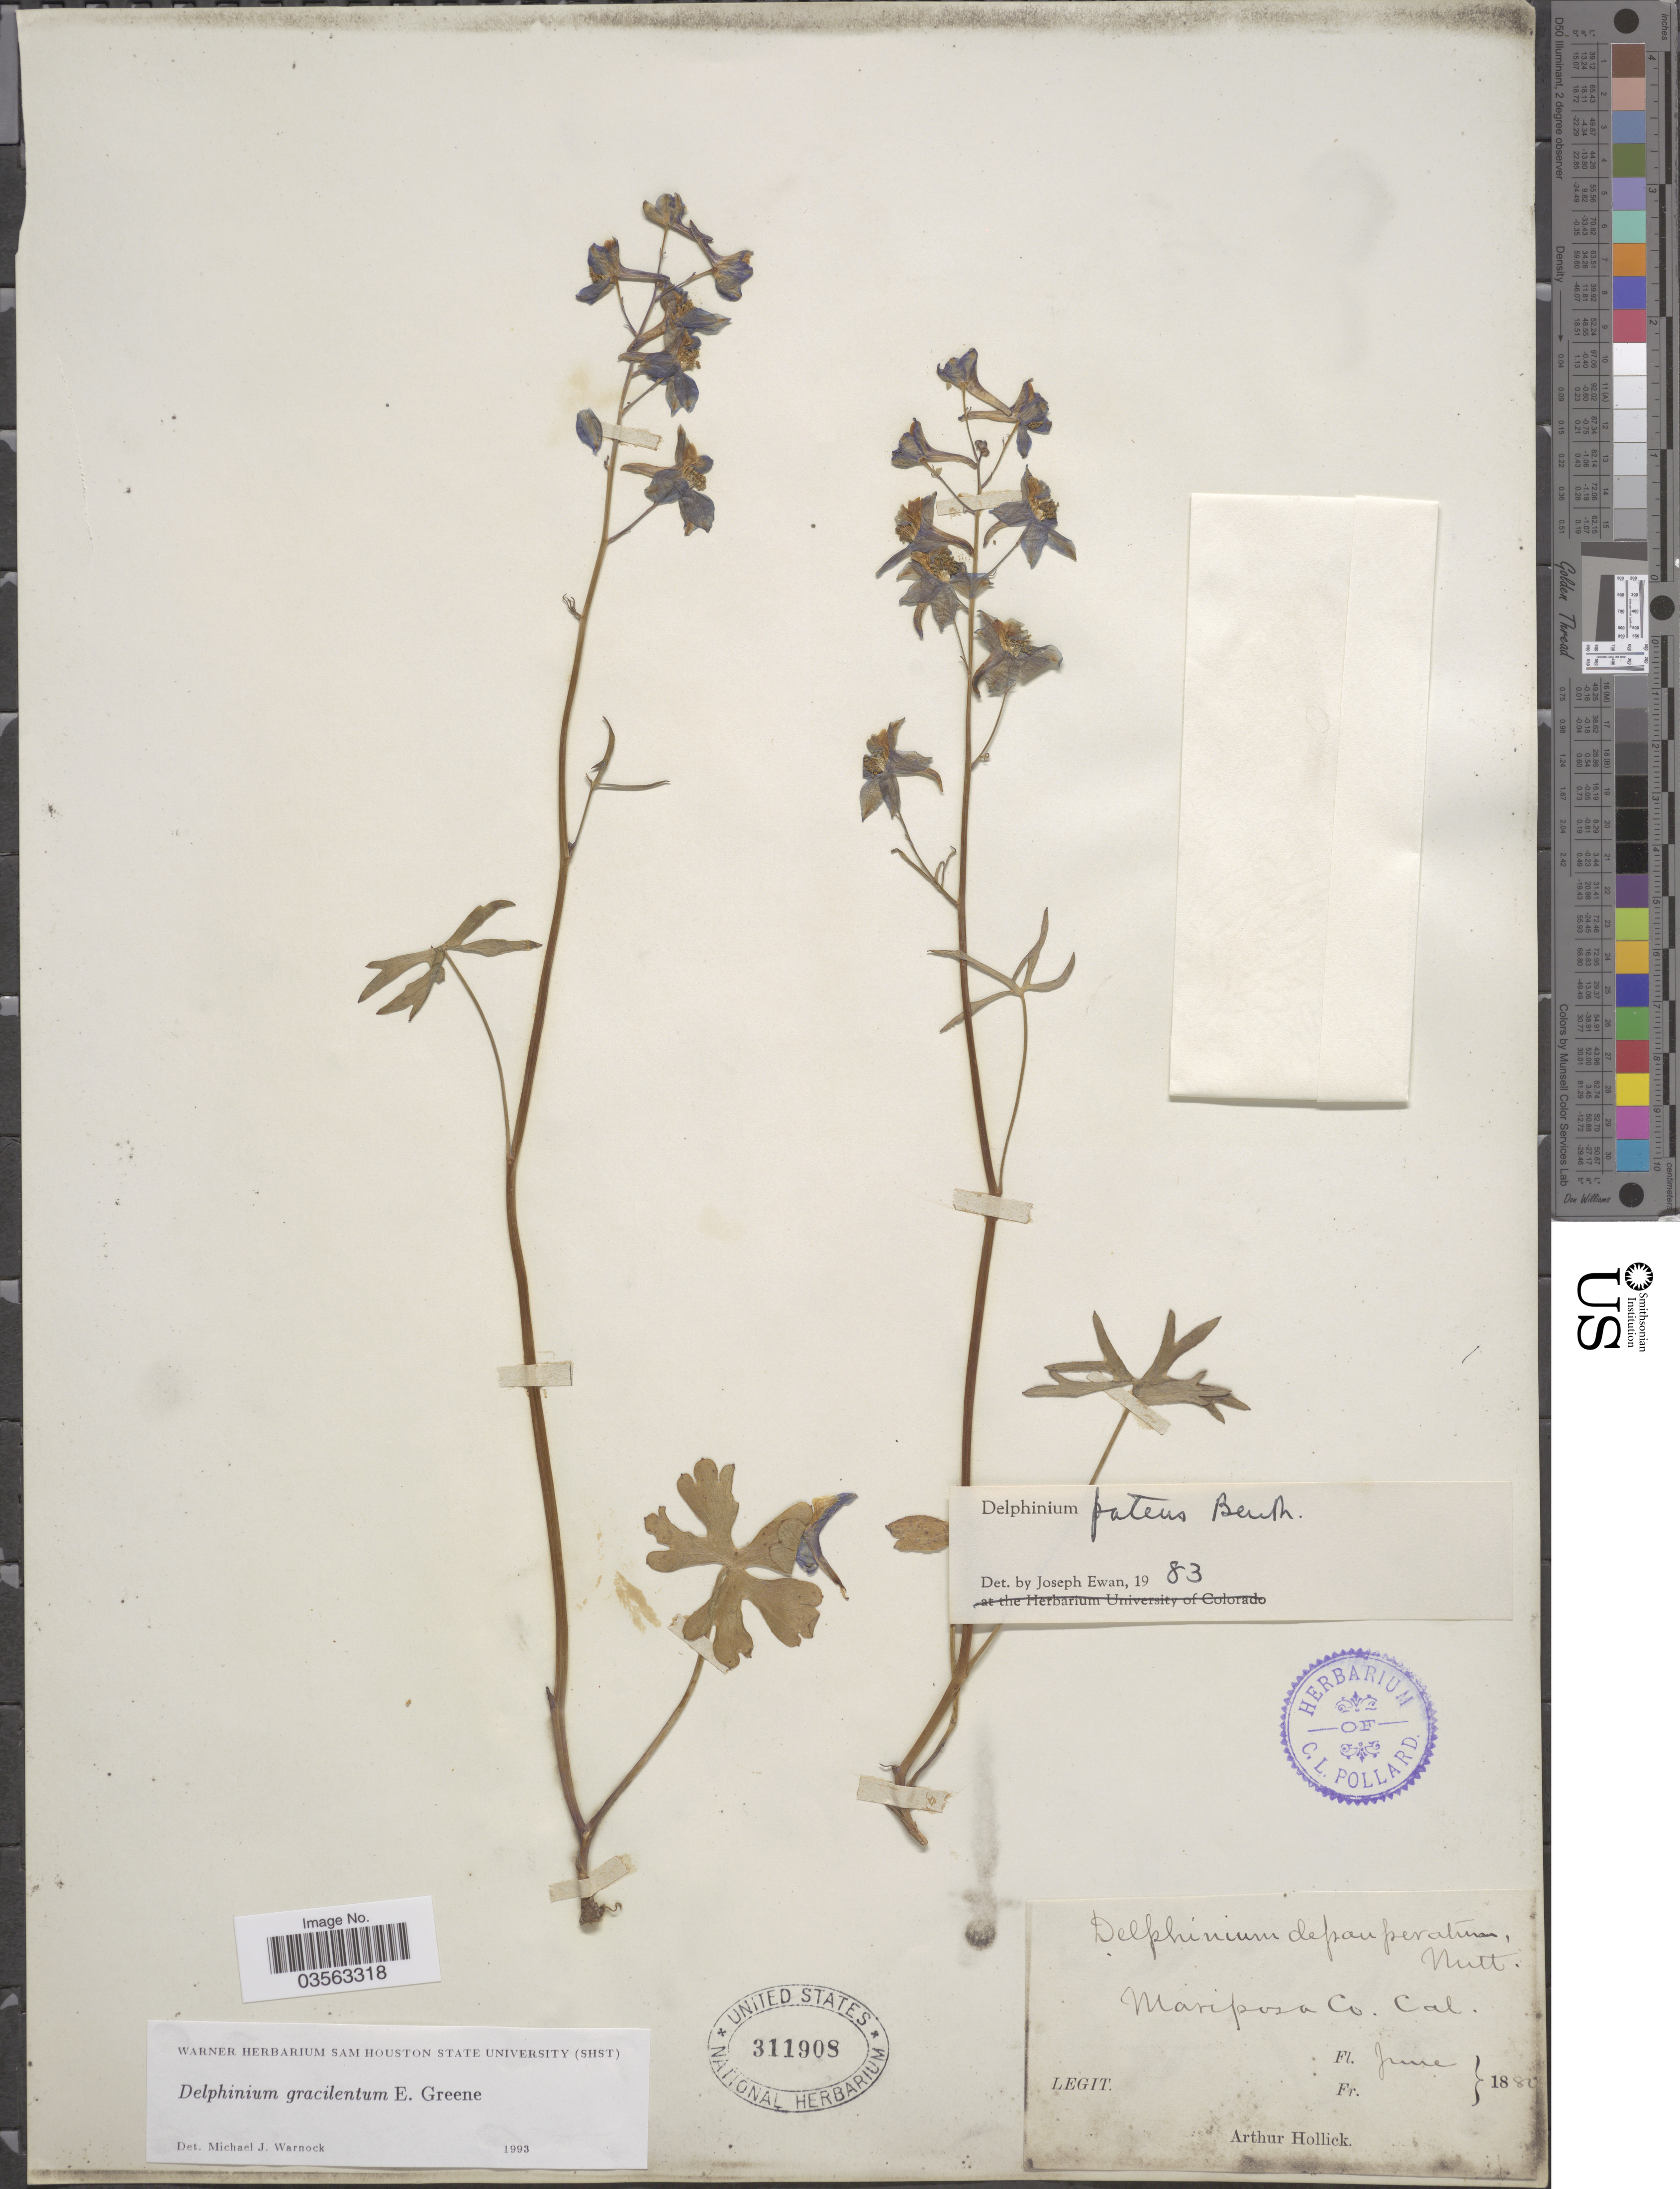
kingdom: Plantae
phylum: Tracheophyta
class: Magnoliopsida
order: Ranunculales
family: Ranunculaceae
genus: Delphinium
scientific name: Delphinium gracilentum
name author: Greene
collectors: A. Hollick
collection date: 1880-06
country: United States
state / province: California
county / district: Mariposa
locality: Mariposa Co.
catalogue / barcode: US 311908